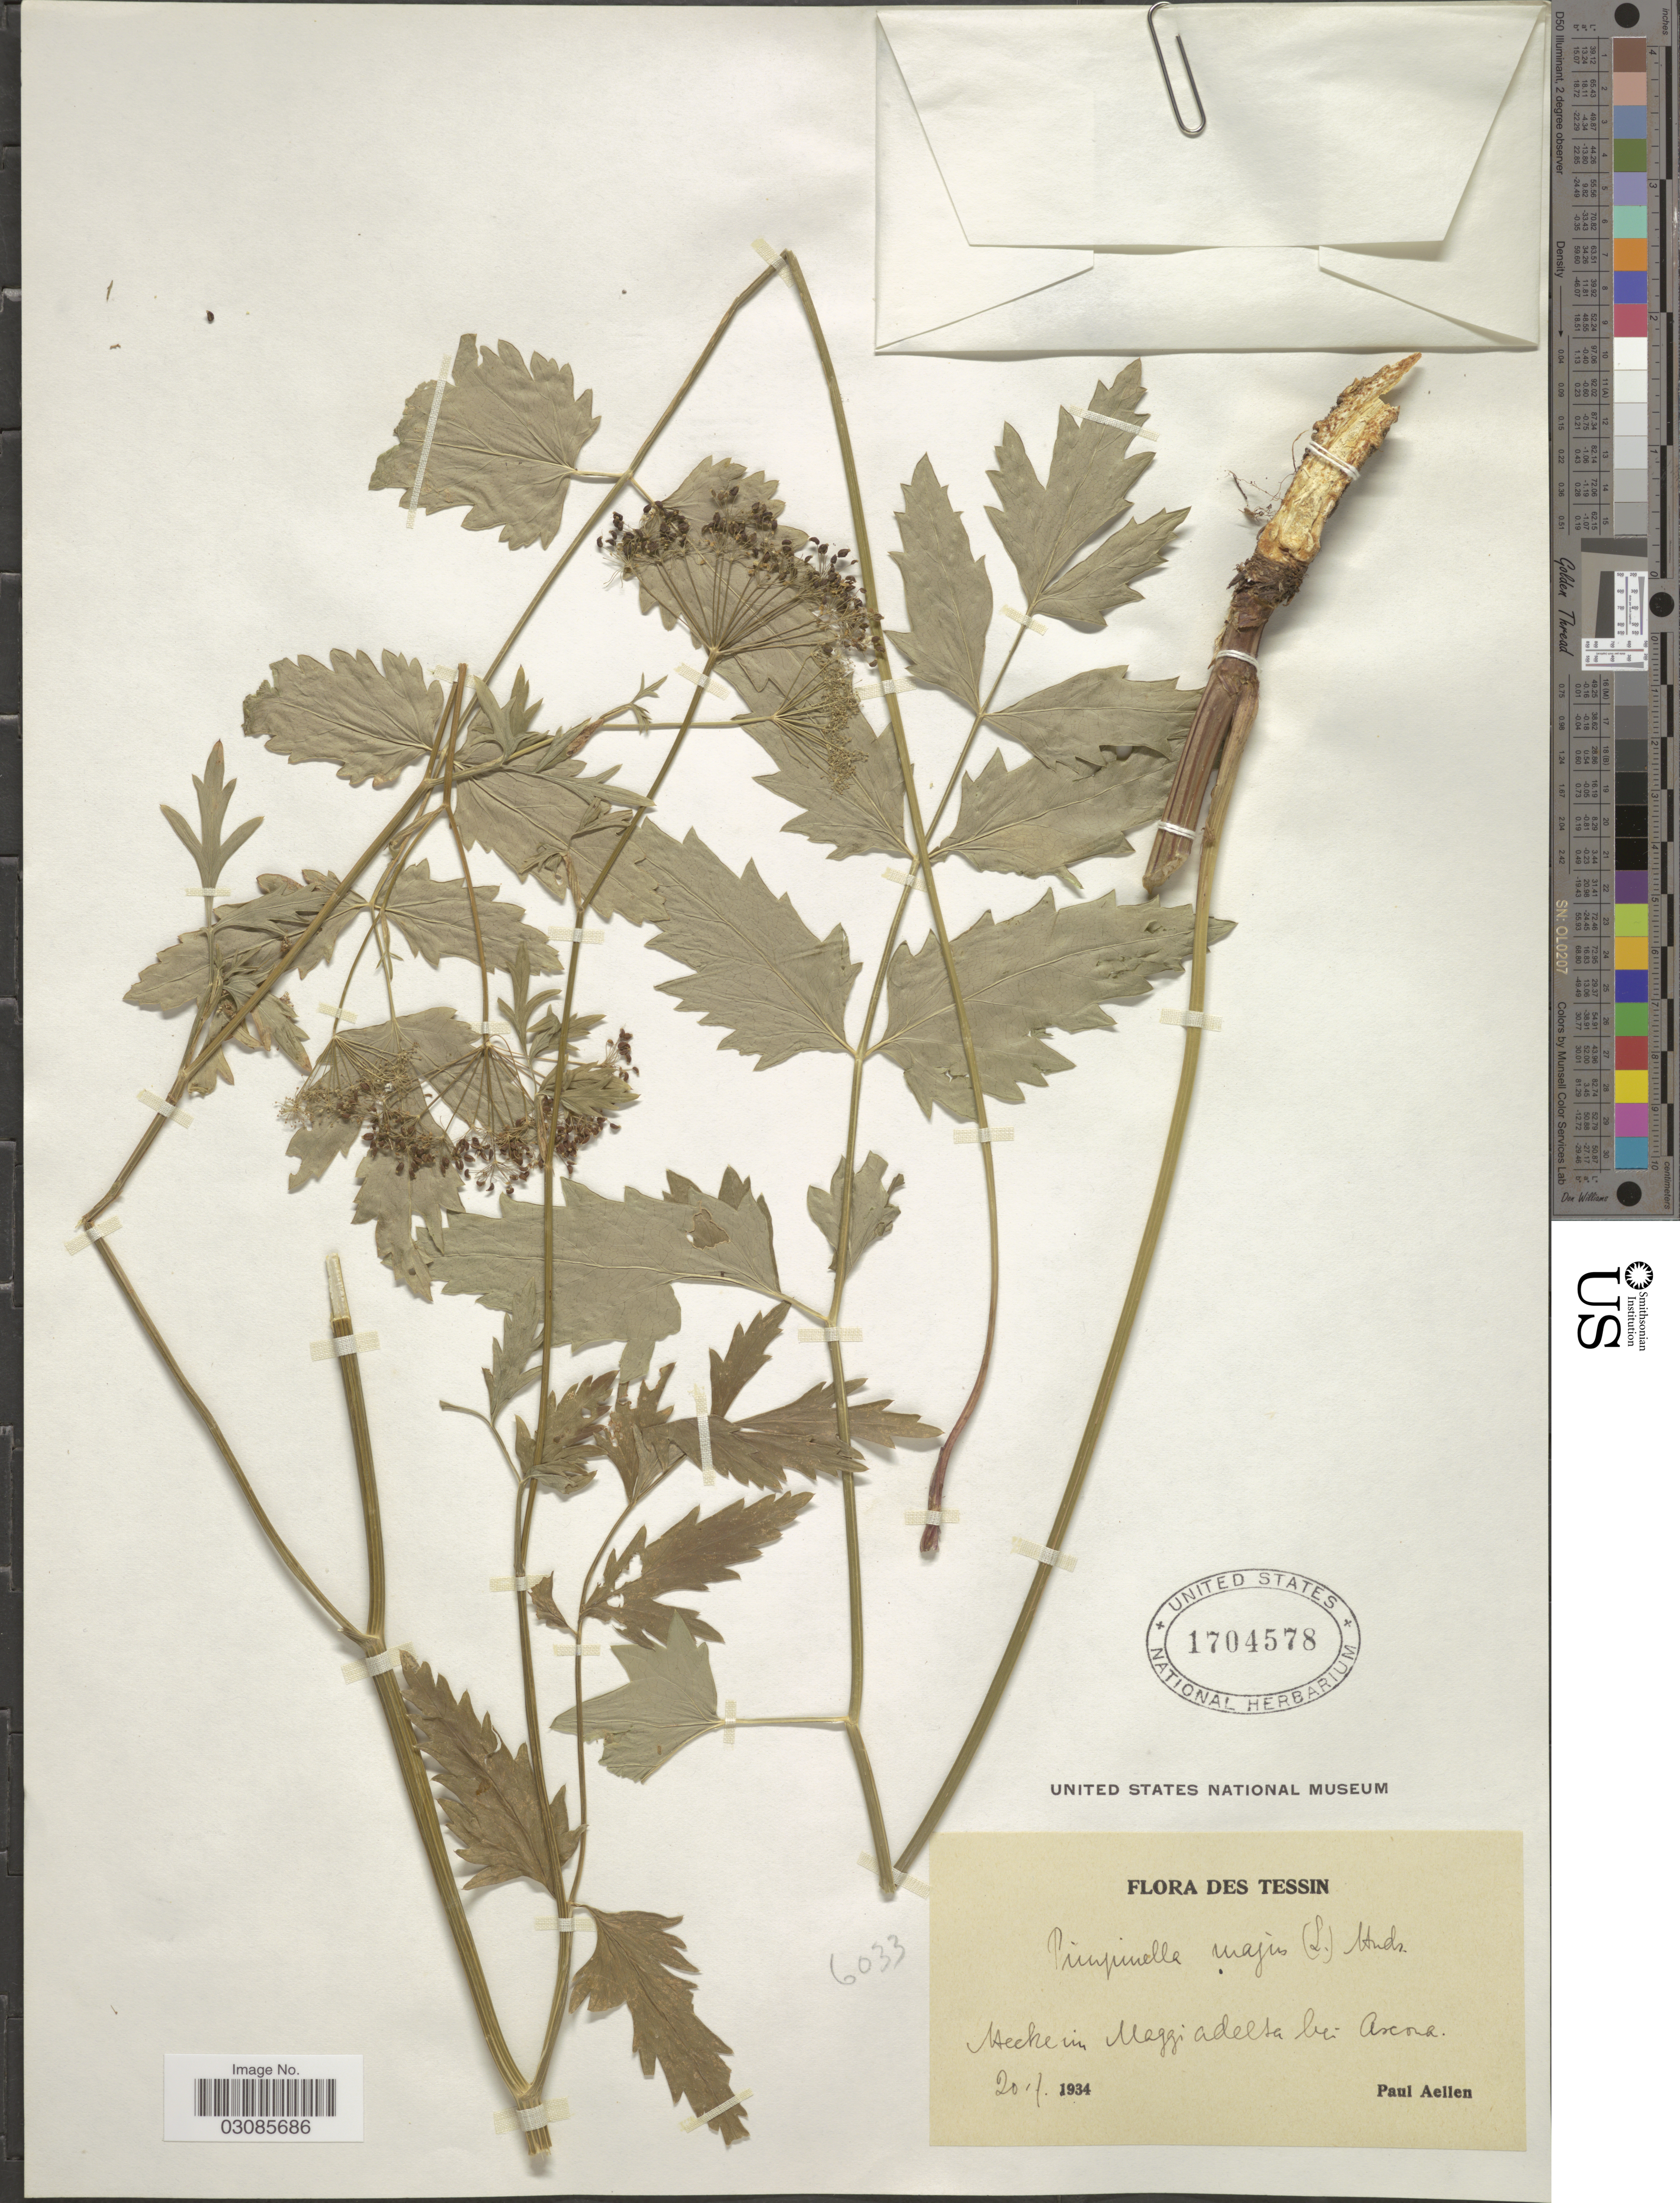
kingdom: Plantae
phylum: Tracheophyta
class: Magnoliopsida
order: Apiales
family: Apiaceae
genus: Pimpinella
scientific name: Pimpinella major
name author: (L.) Huds.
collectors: P. Aellen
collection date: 1934-01-20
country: Switzerland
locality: Des Tessin. Aecke in Maggi adelta bei Ascona,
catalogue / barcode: US 1704578